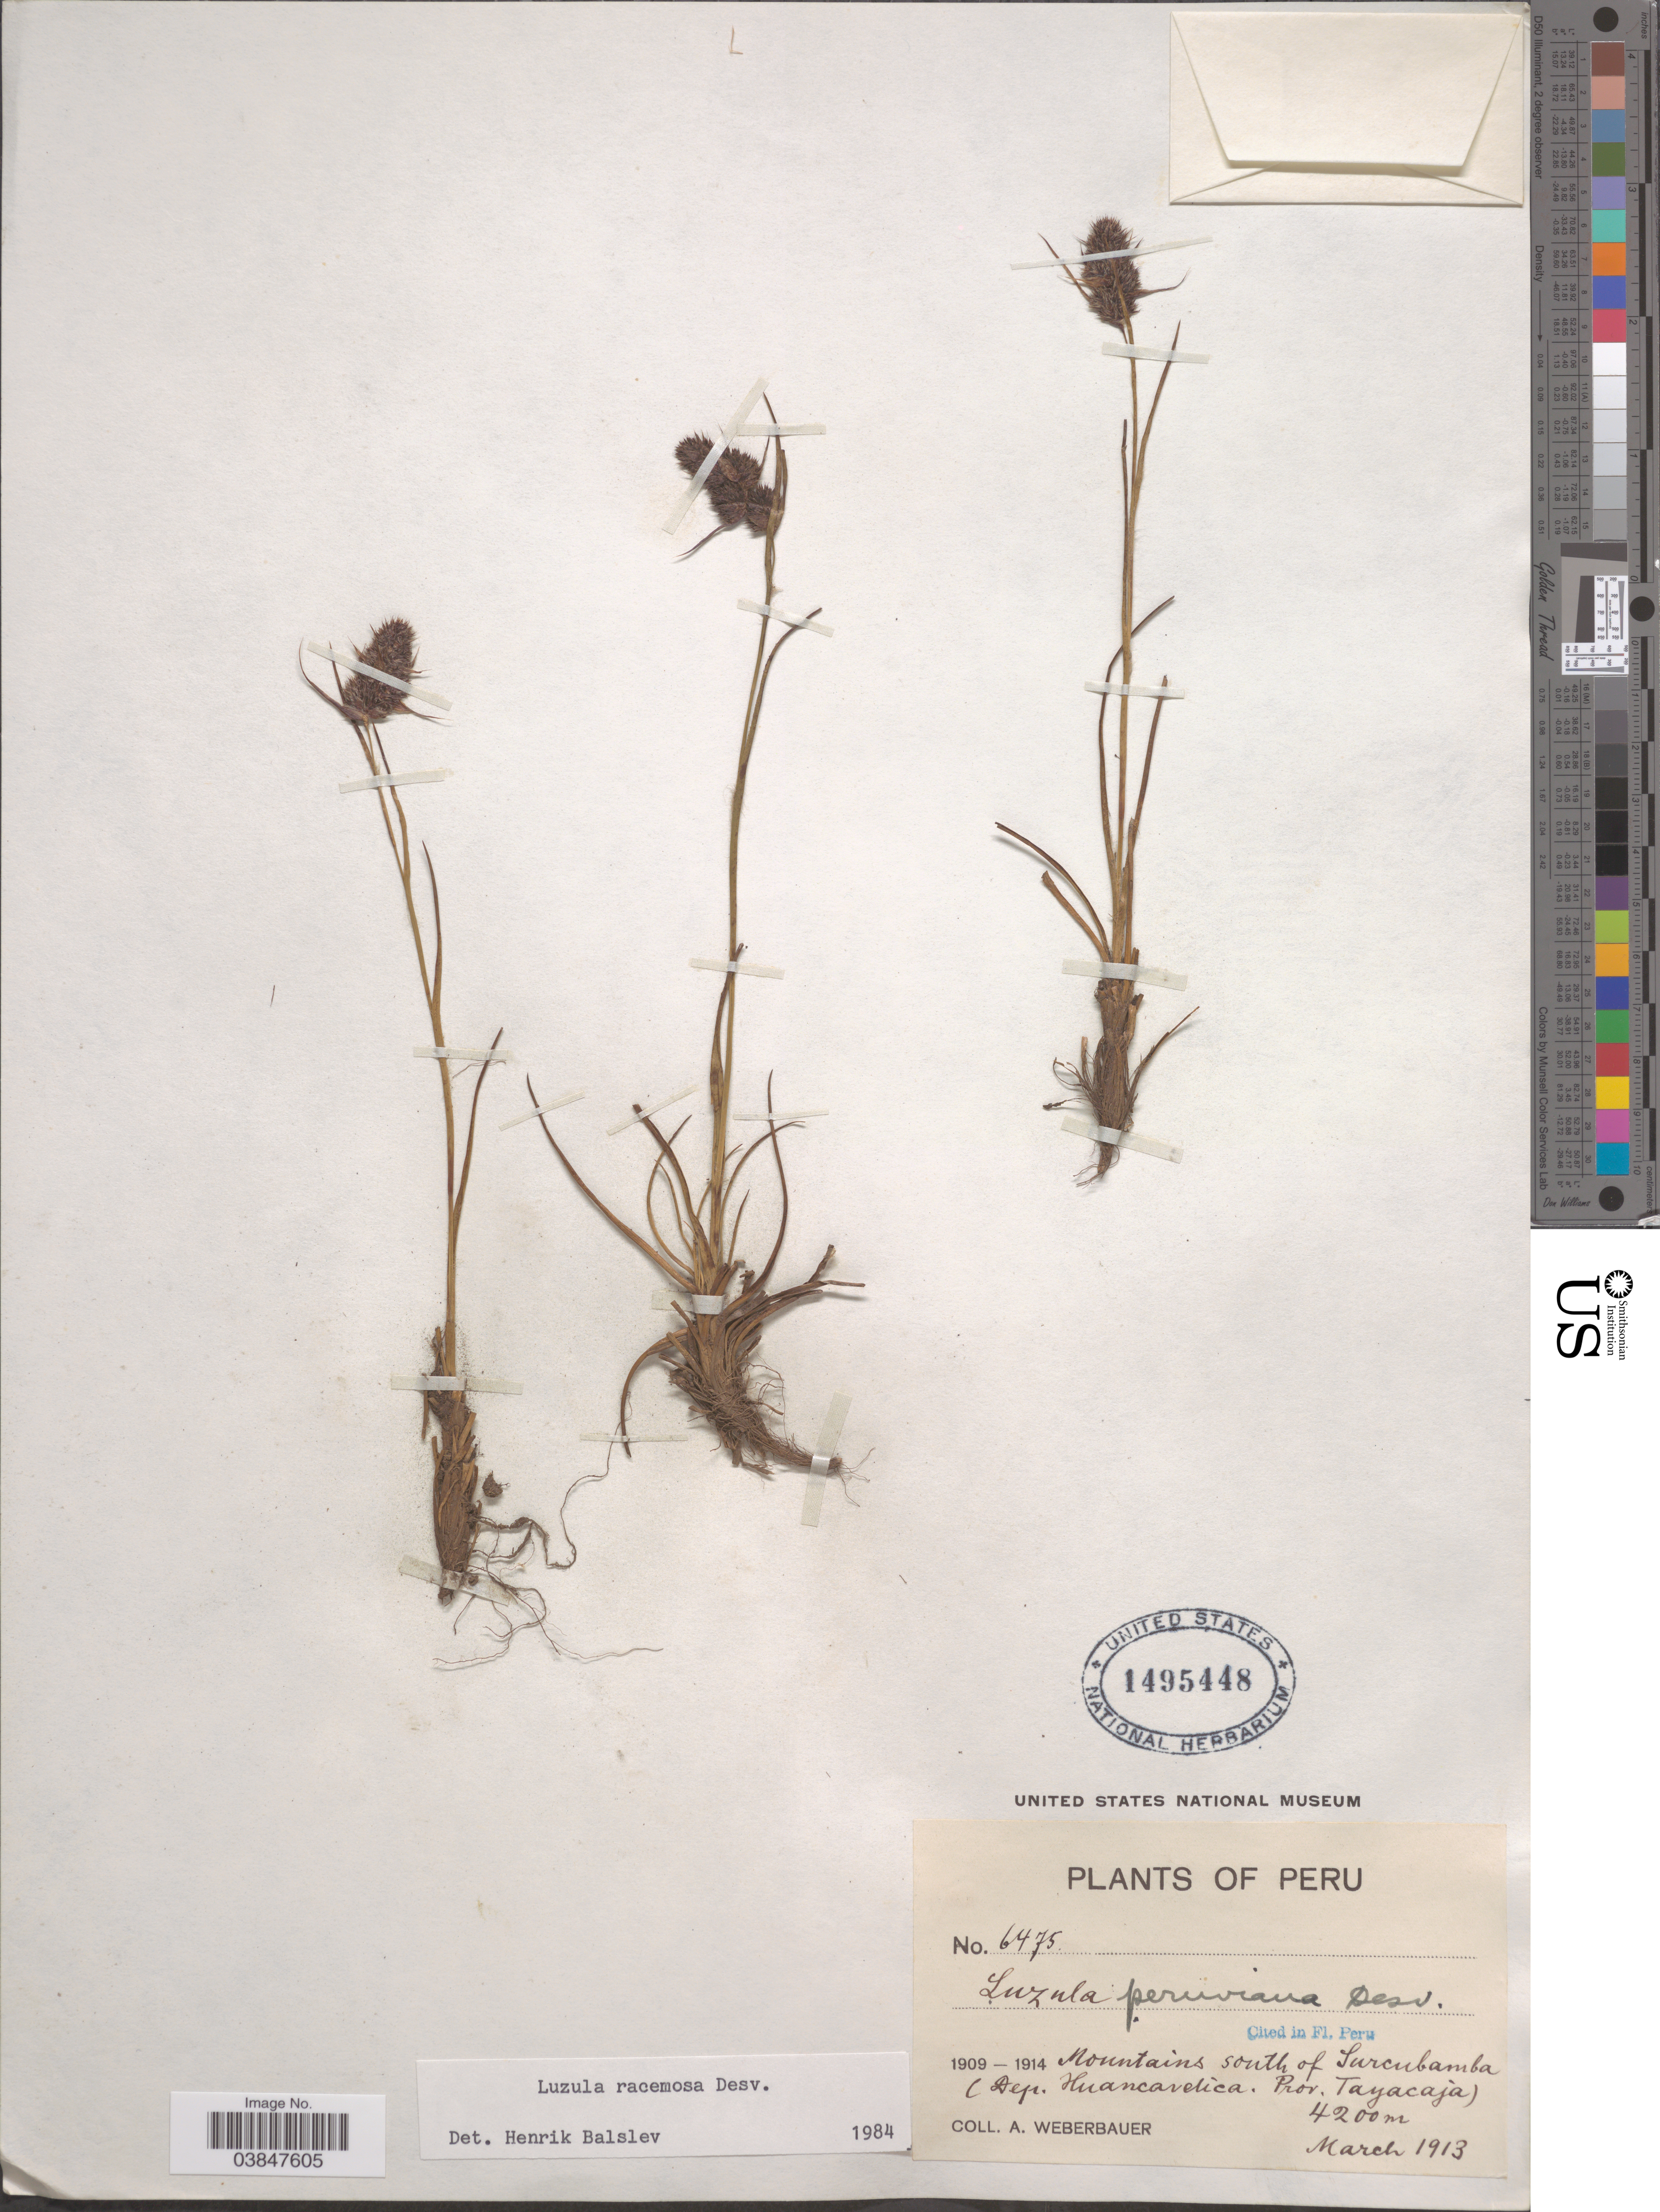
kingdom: Plantae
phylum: Tracheophyta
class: Liliopsida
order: Poales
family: Juncaceae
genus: Luzula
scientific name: Luzula racemosa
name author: Desv.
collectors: A. Weberbauer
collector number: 6475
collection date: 1913-03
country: Peru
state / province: Huancavelica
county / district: Tayacaja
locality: Mountains south of Surcubamba (Dep. Huancavelica. Prov. Tayacaja).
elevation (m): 4200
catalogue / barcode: US 1495448